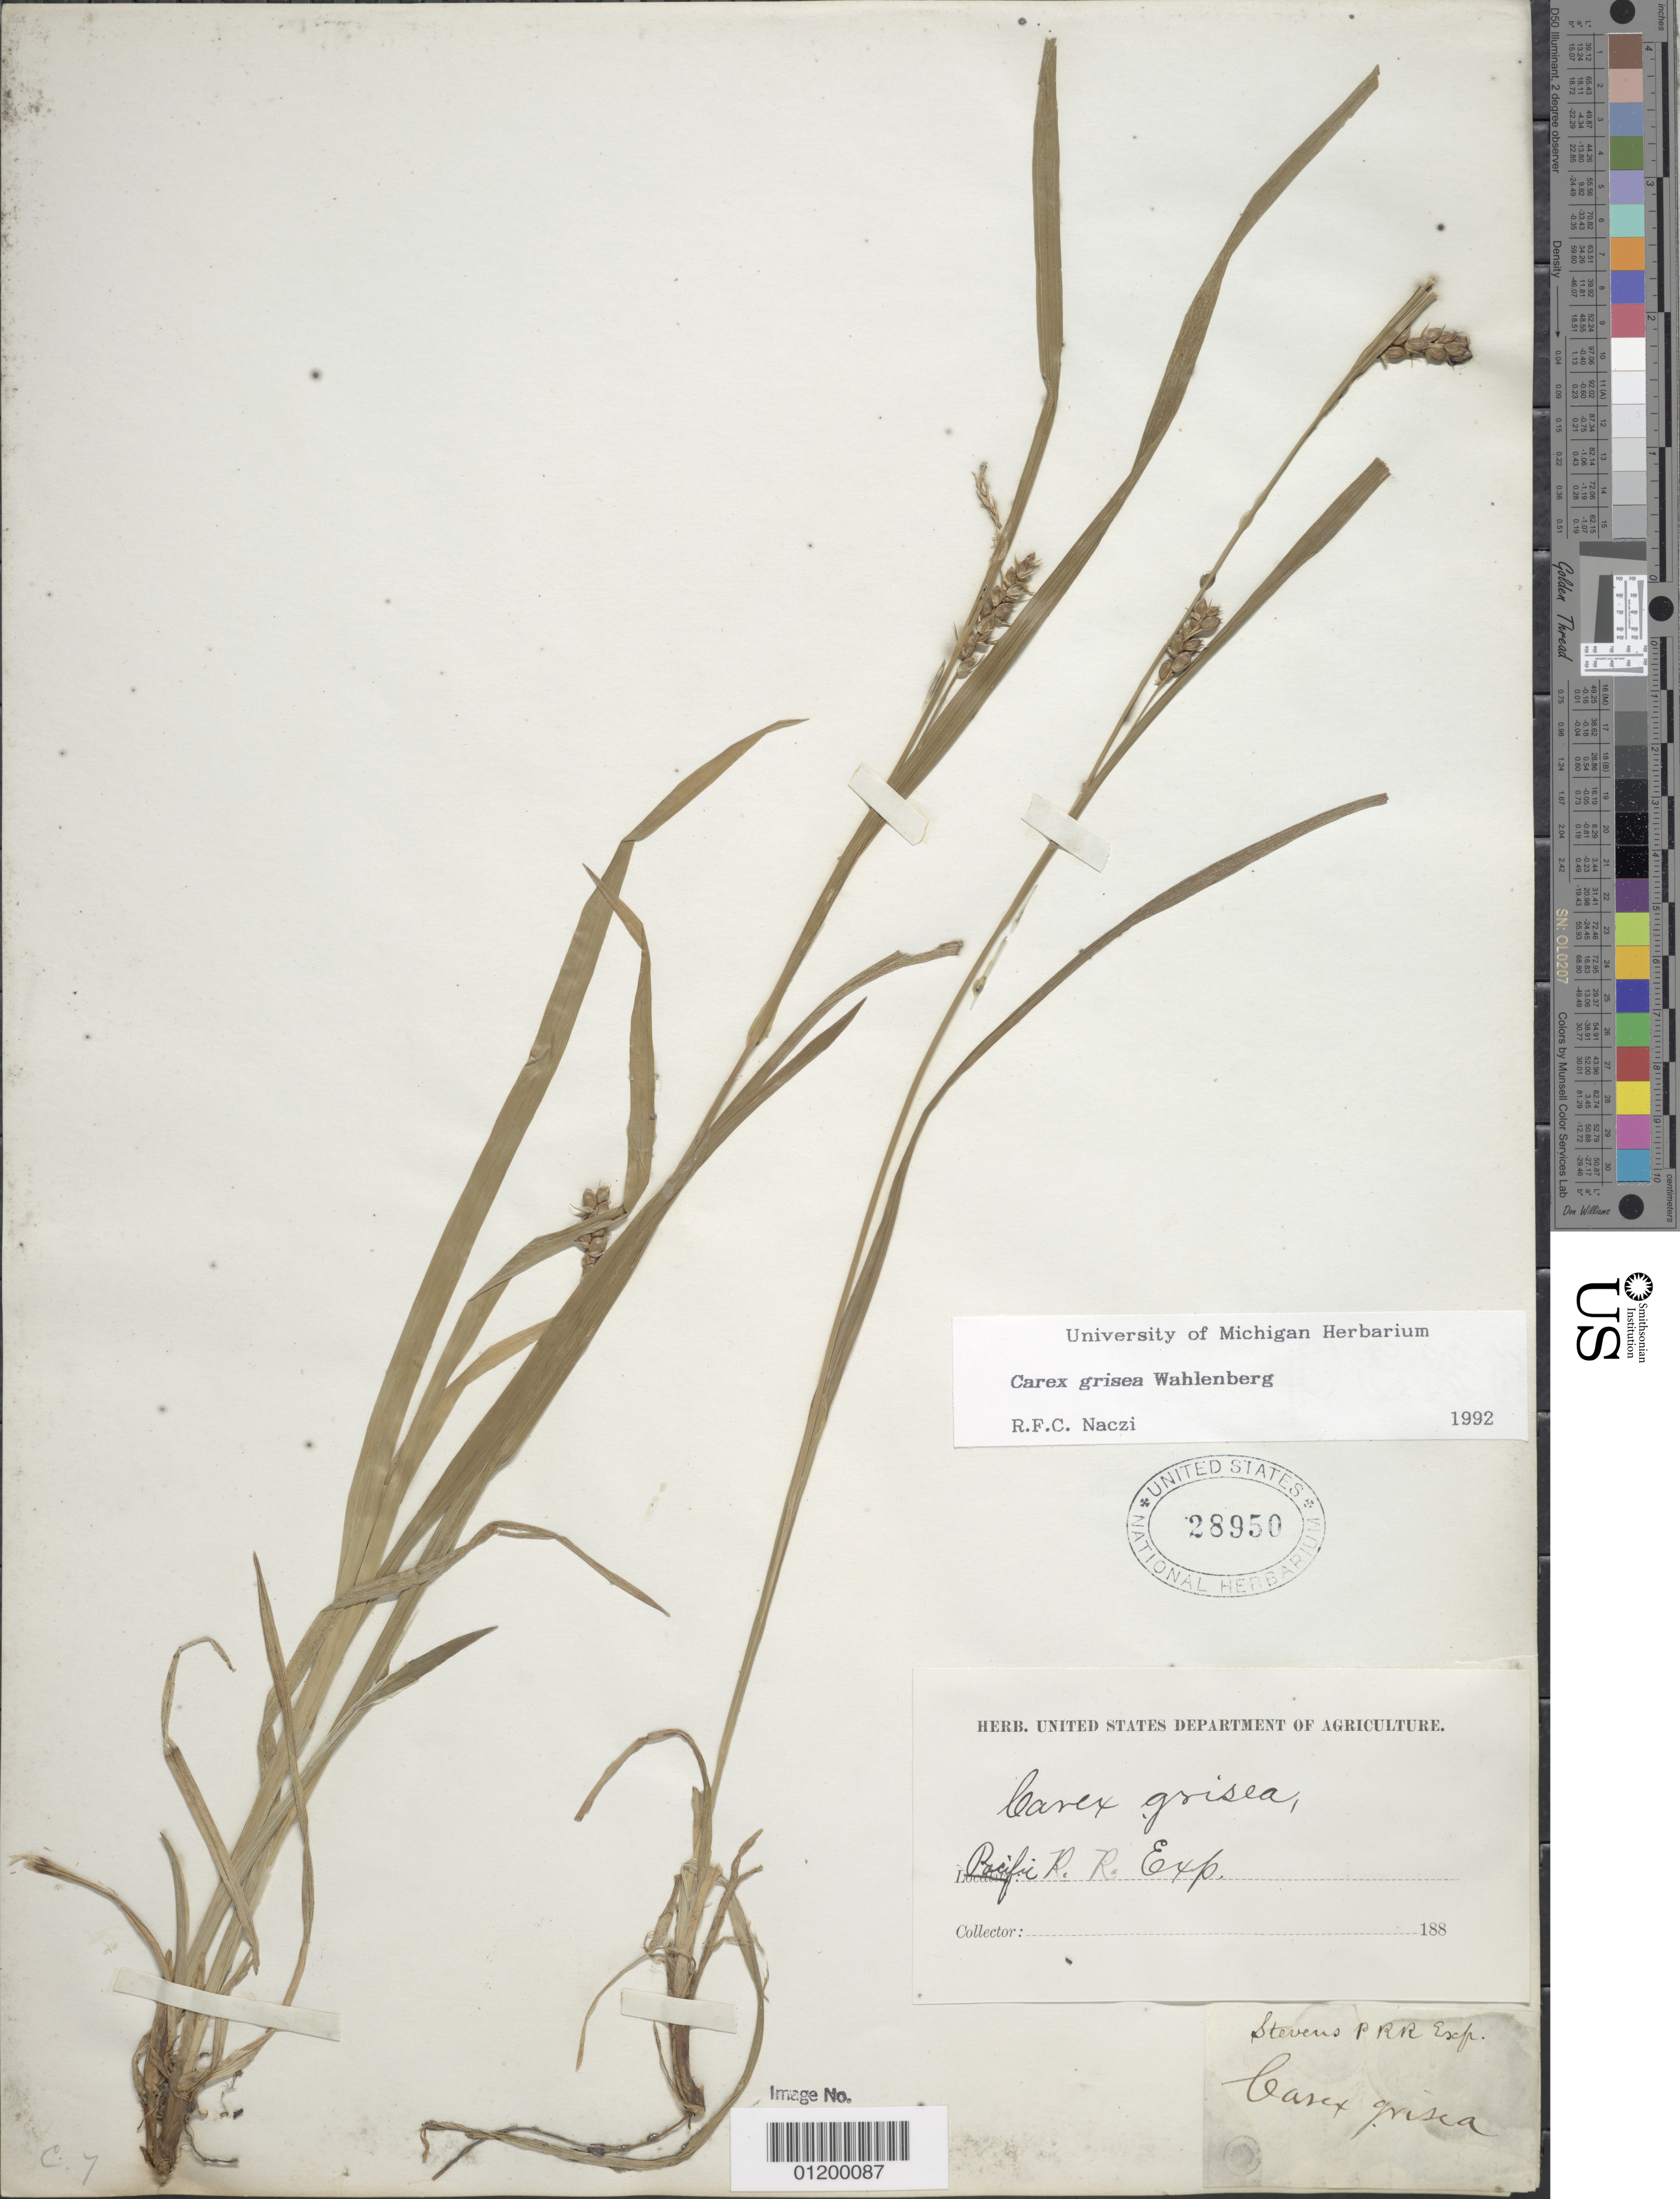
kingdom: Plantae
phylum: Tracheophyta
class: Liliopsida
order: Poales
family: Cyperaceae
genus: Carex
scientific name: Carex grisea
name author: Wahlenb.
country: Canada / United States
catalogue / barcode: US 28950